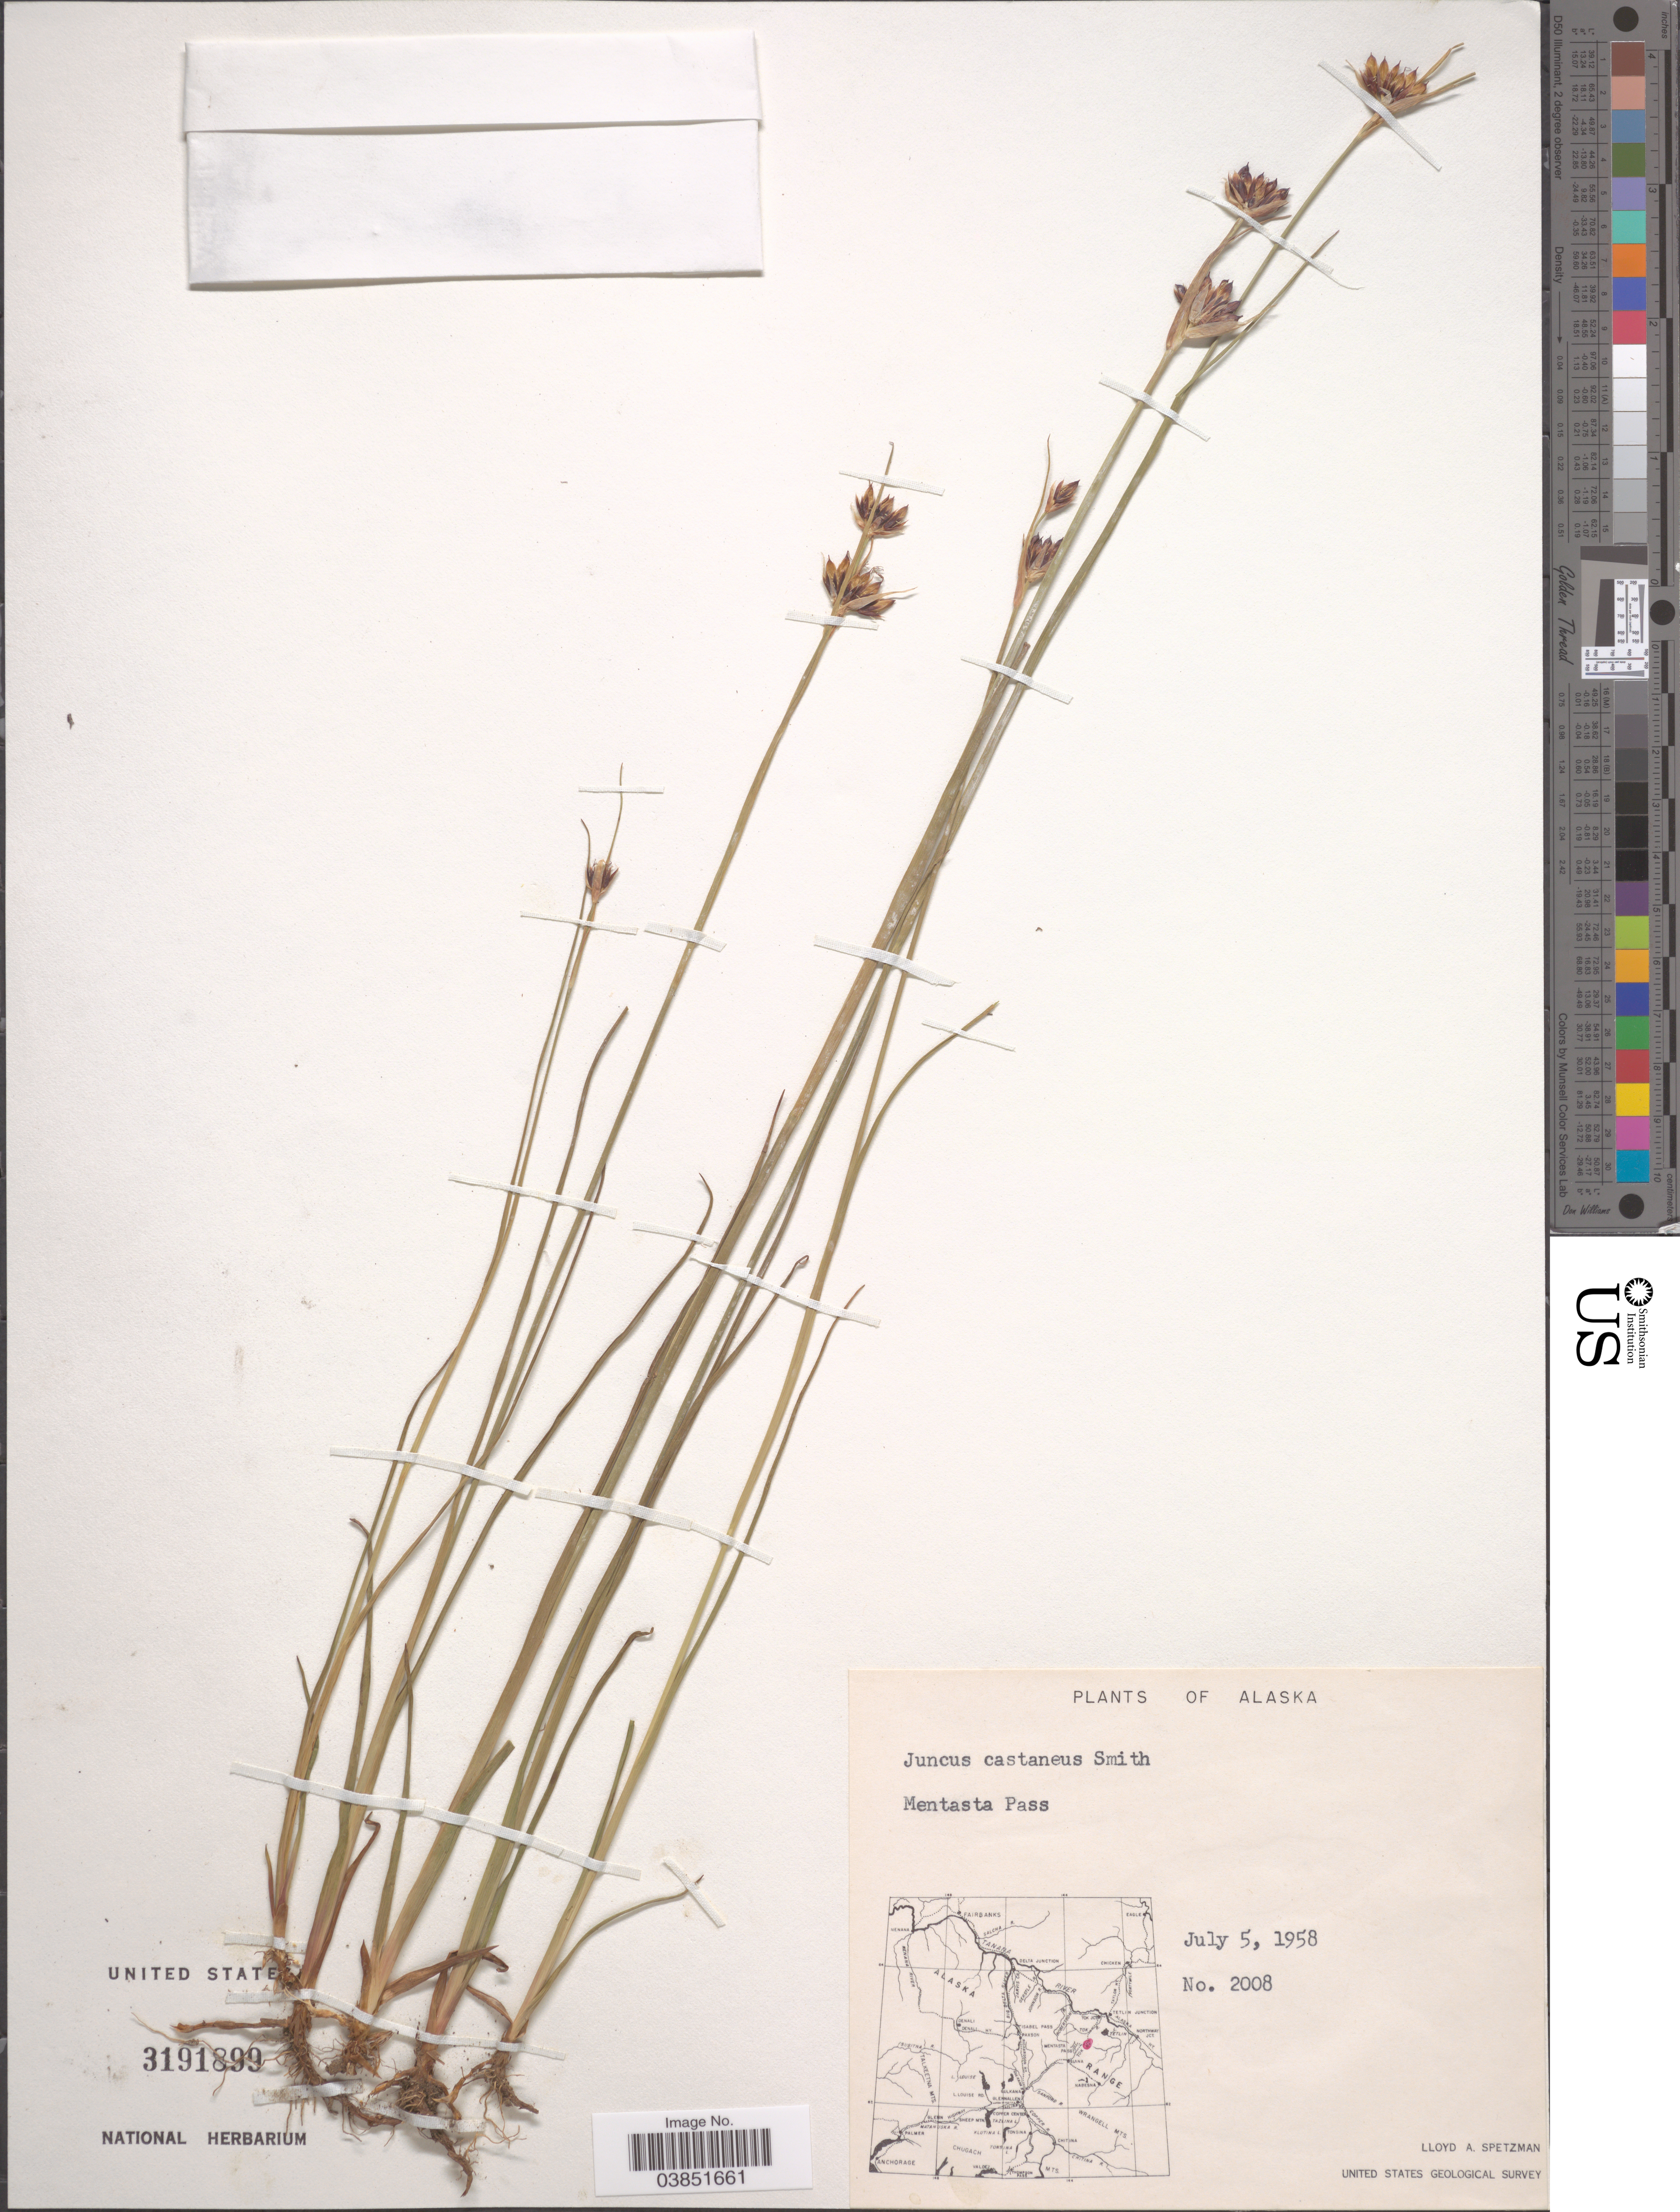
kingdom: Plantae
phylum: Tracheophyta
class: Liliopsida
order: Poales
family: Juncaceae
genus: Juncus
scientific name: Juncus castaneus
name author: Sm.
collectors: L. Spetzman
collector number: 2008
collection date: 1958-07-05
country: United States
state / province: Alaska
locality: Mentasta Pass.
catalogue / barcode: US 3191899